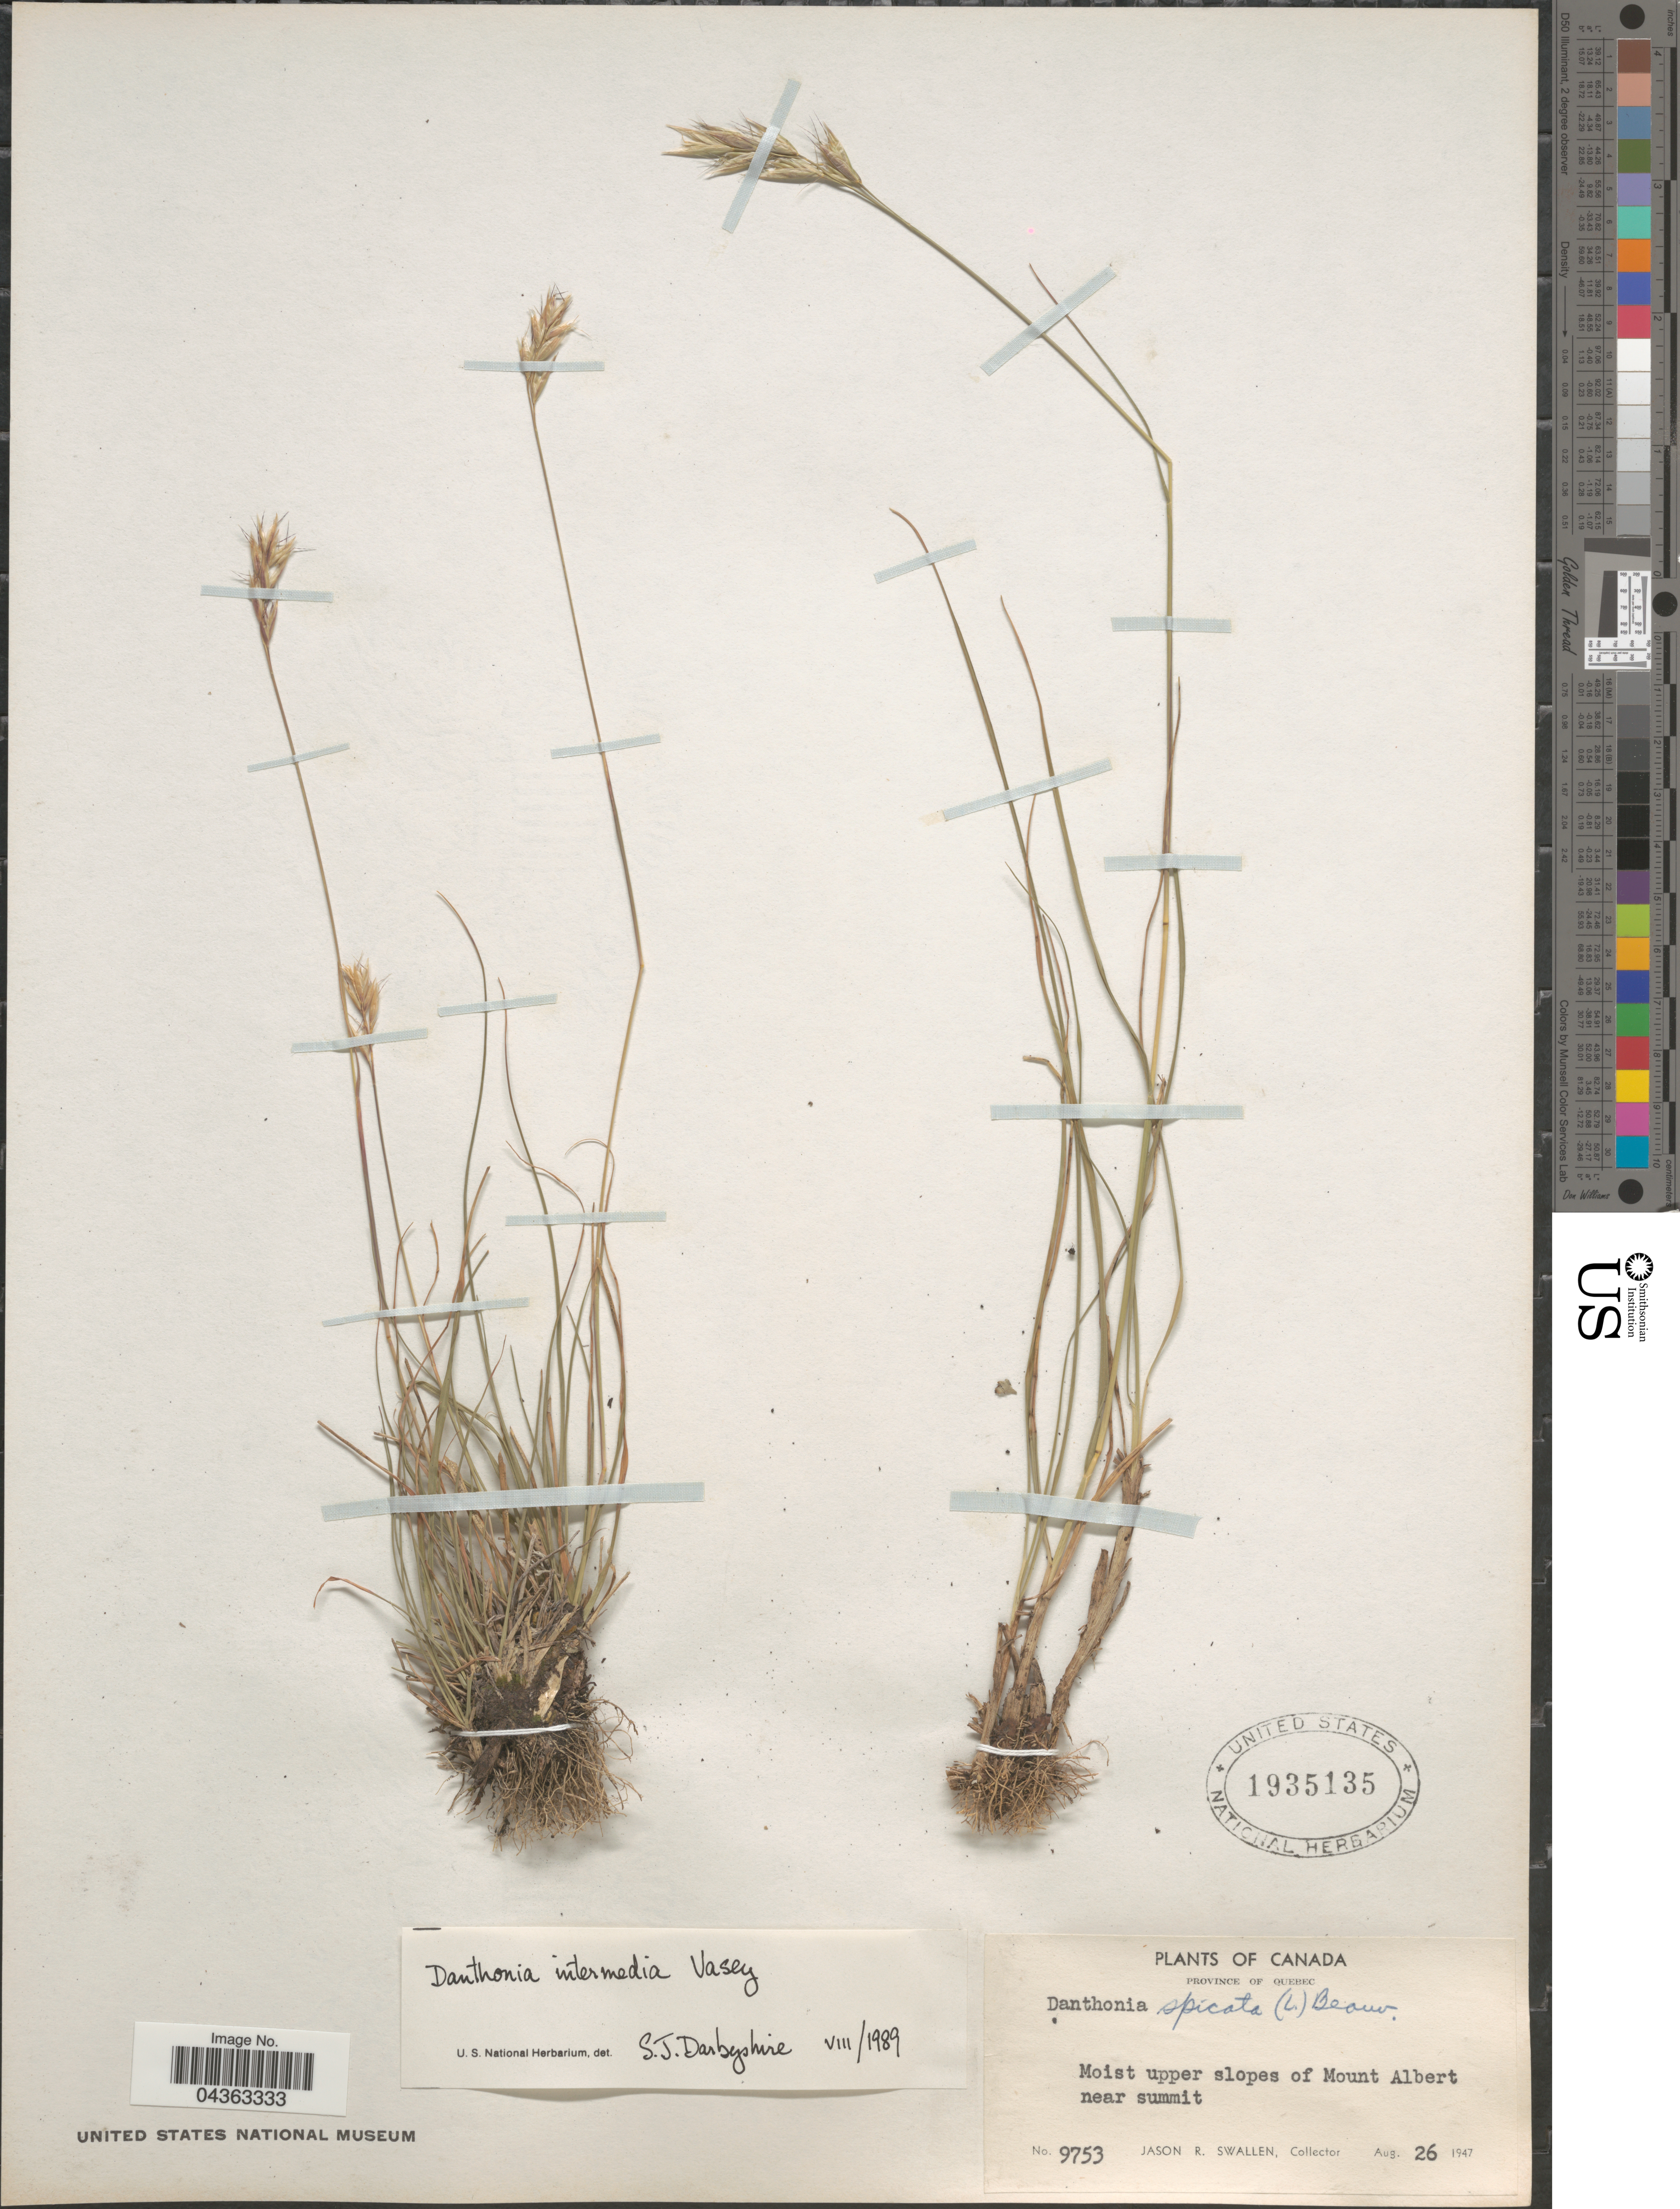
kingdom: Plantae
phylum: Tracheophyta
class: Liliopsida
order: Poales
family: Poaceae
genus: Danthonia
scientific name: Danthonia intermedia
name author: Vasey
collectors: J. R. Swallen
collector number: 9753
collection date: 1947-08-26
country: Canada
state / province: Quebec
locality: Moist upper slopes of Mount Albert near summit.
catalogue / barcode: US 1935135